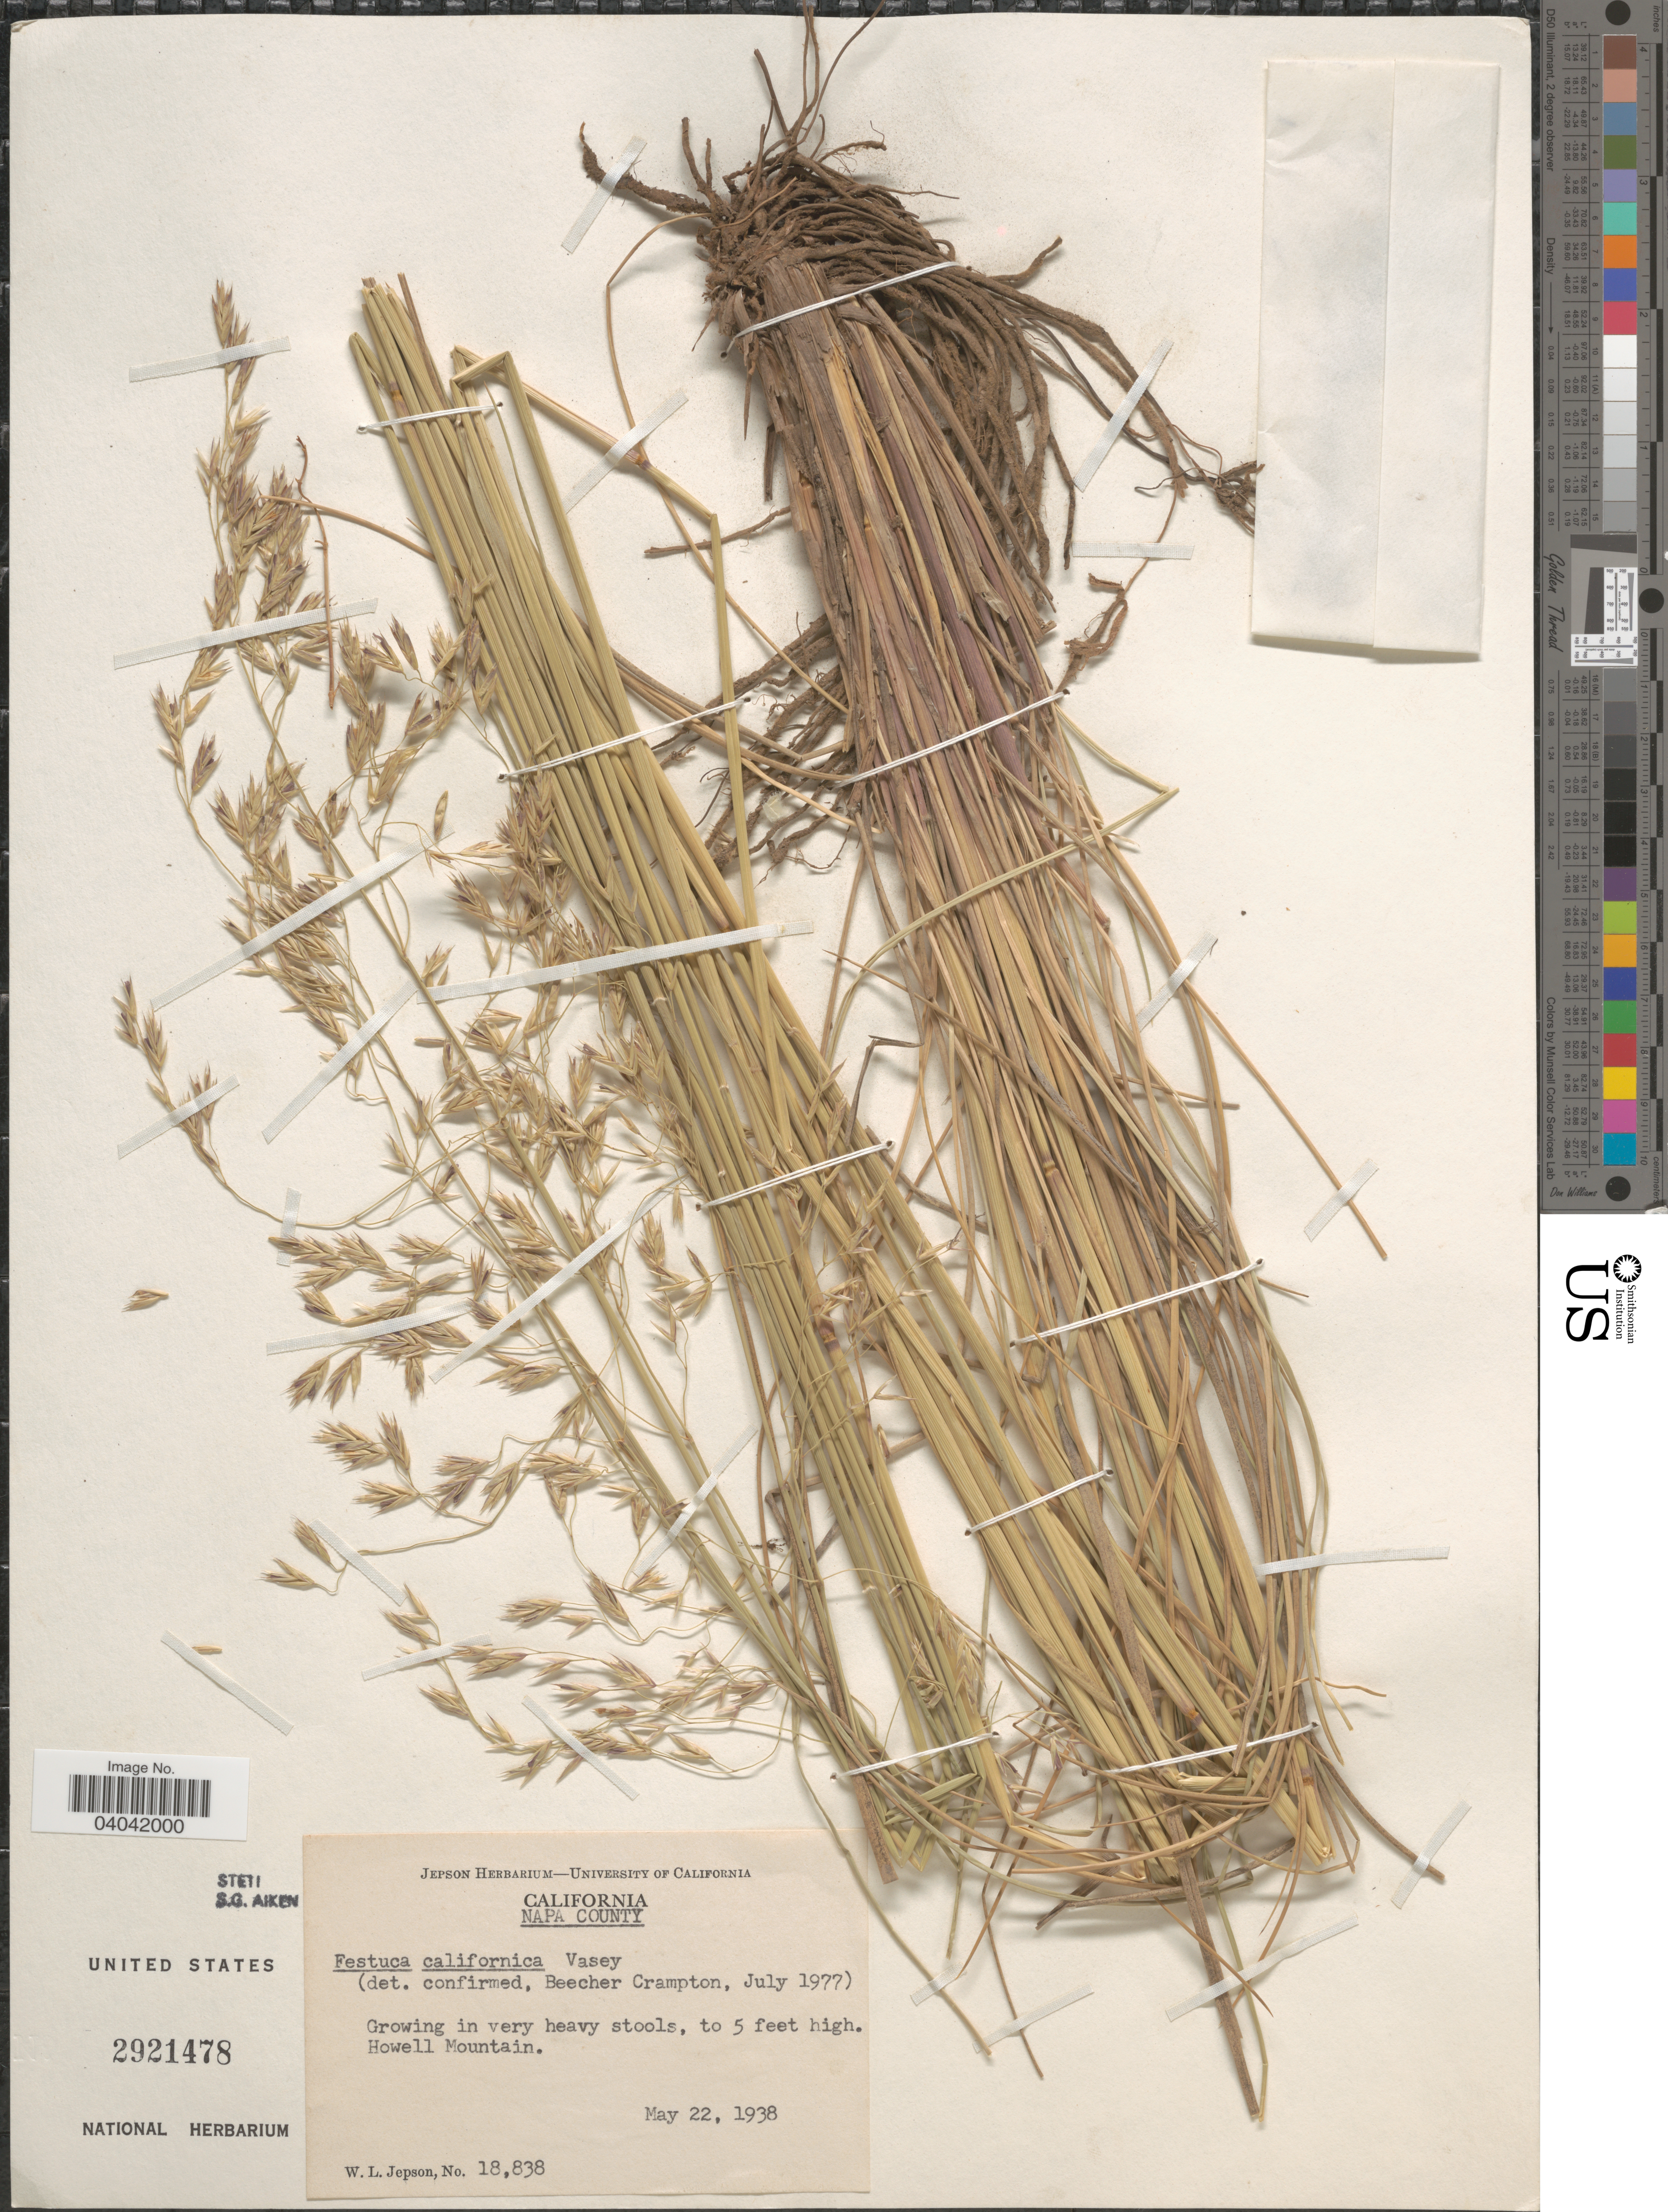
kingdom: Plantae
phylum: Tracheophyta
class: Liliopsida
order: Poales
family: Poaceae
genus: Festuca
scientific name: Festuca californica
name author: Vasey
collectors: W. L. Jepson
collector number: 18838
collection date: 1938-05-22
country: United States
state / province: California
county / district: Napa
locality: Napa County. Howell Mountain.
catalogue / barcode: US 2921478